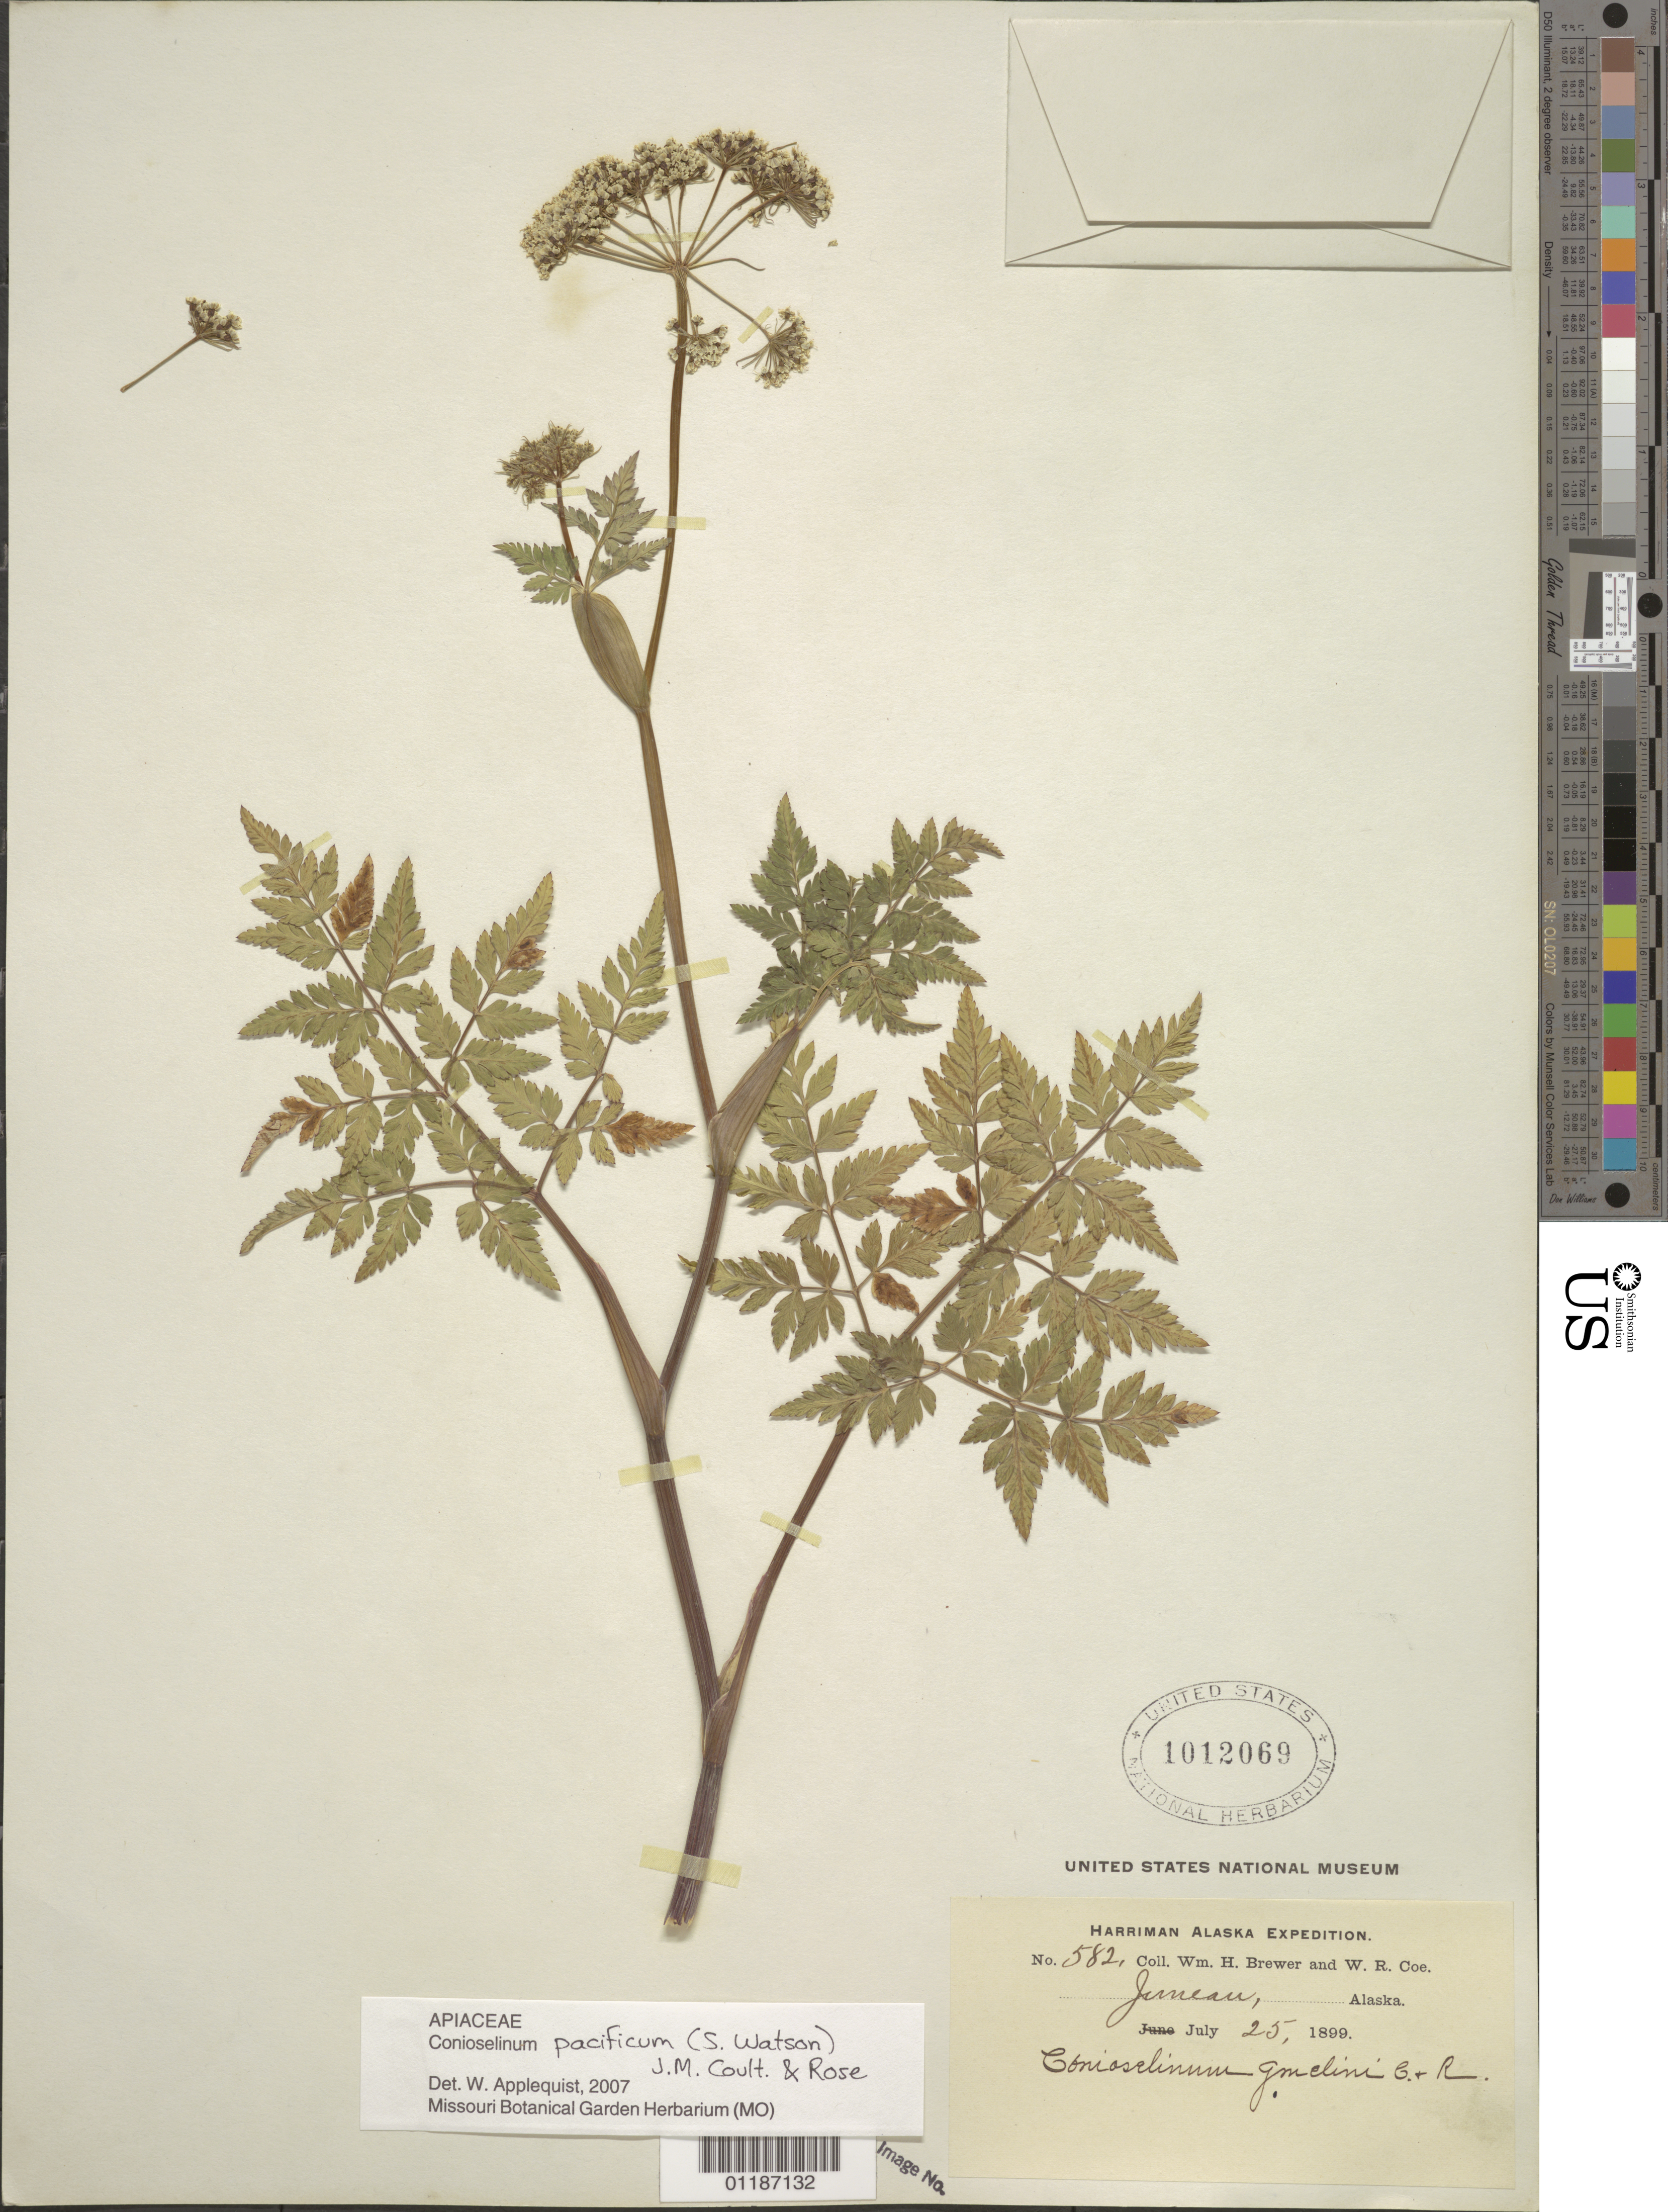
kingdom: Plantae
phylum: Tracheophyta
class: Magnoliopsida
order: Apiales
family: Apiaceae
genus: Conioselinum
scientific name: Conioselinum pacificum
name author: (S. Watson) J.M. Coult. & Rose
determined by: Applequist, W. L.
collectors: W. H. Brewer & W. Coe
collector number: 582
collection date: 1899-07-25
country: United States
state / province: Alaska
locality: Juneau.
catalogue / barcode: US 1012069